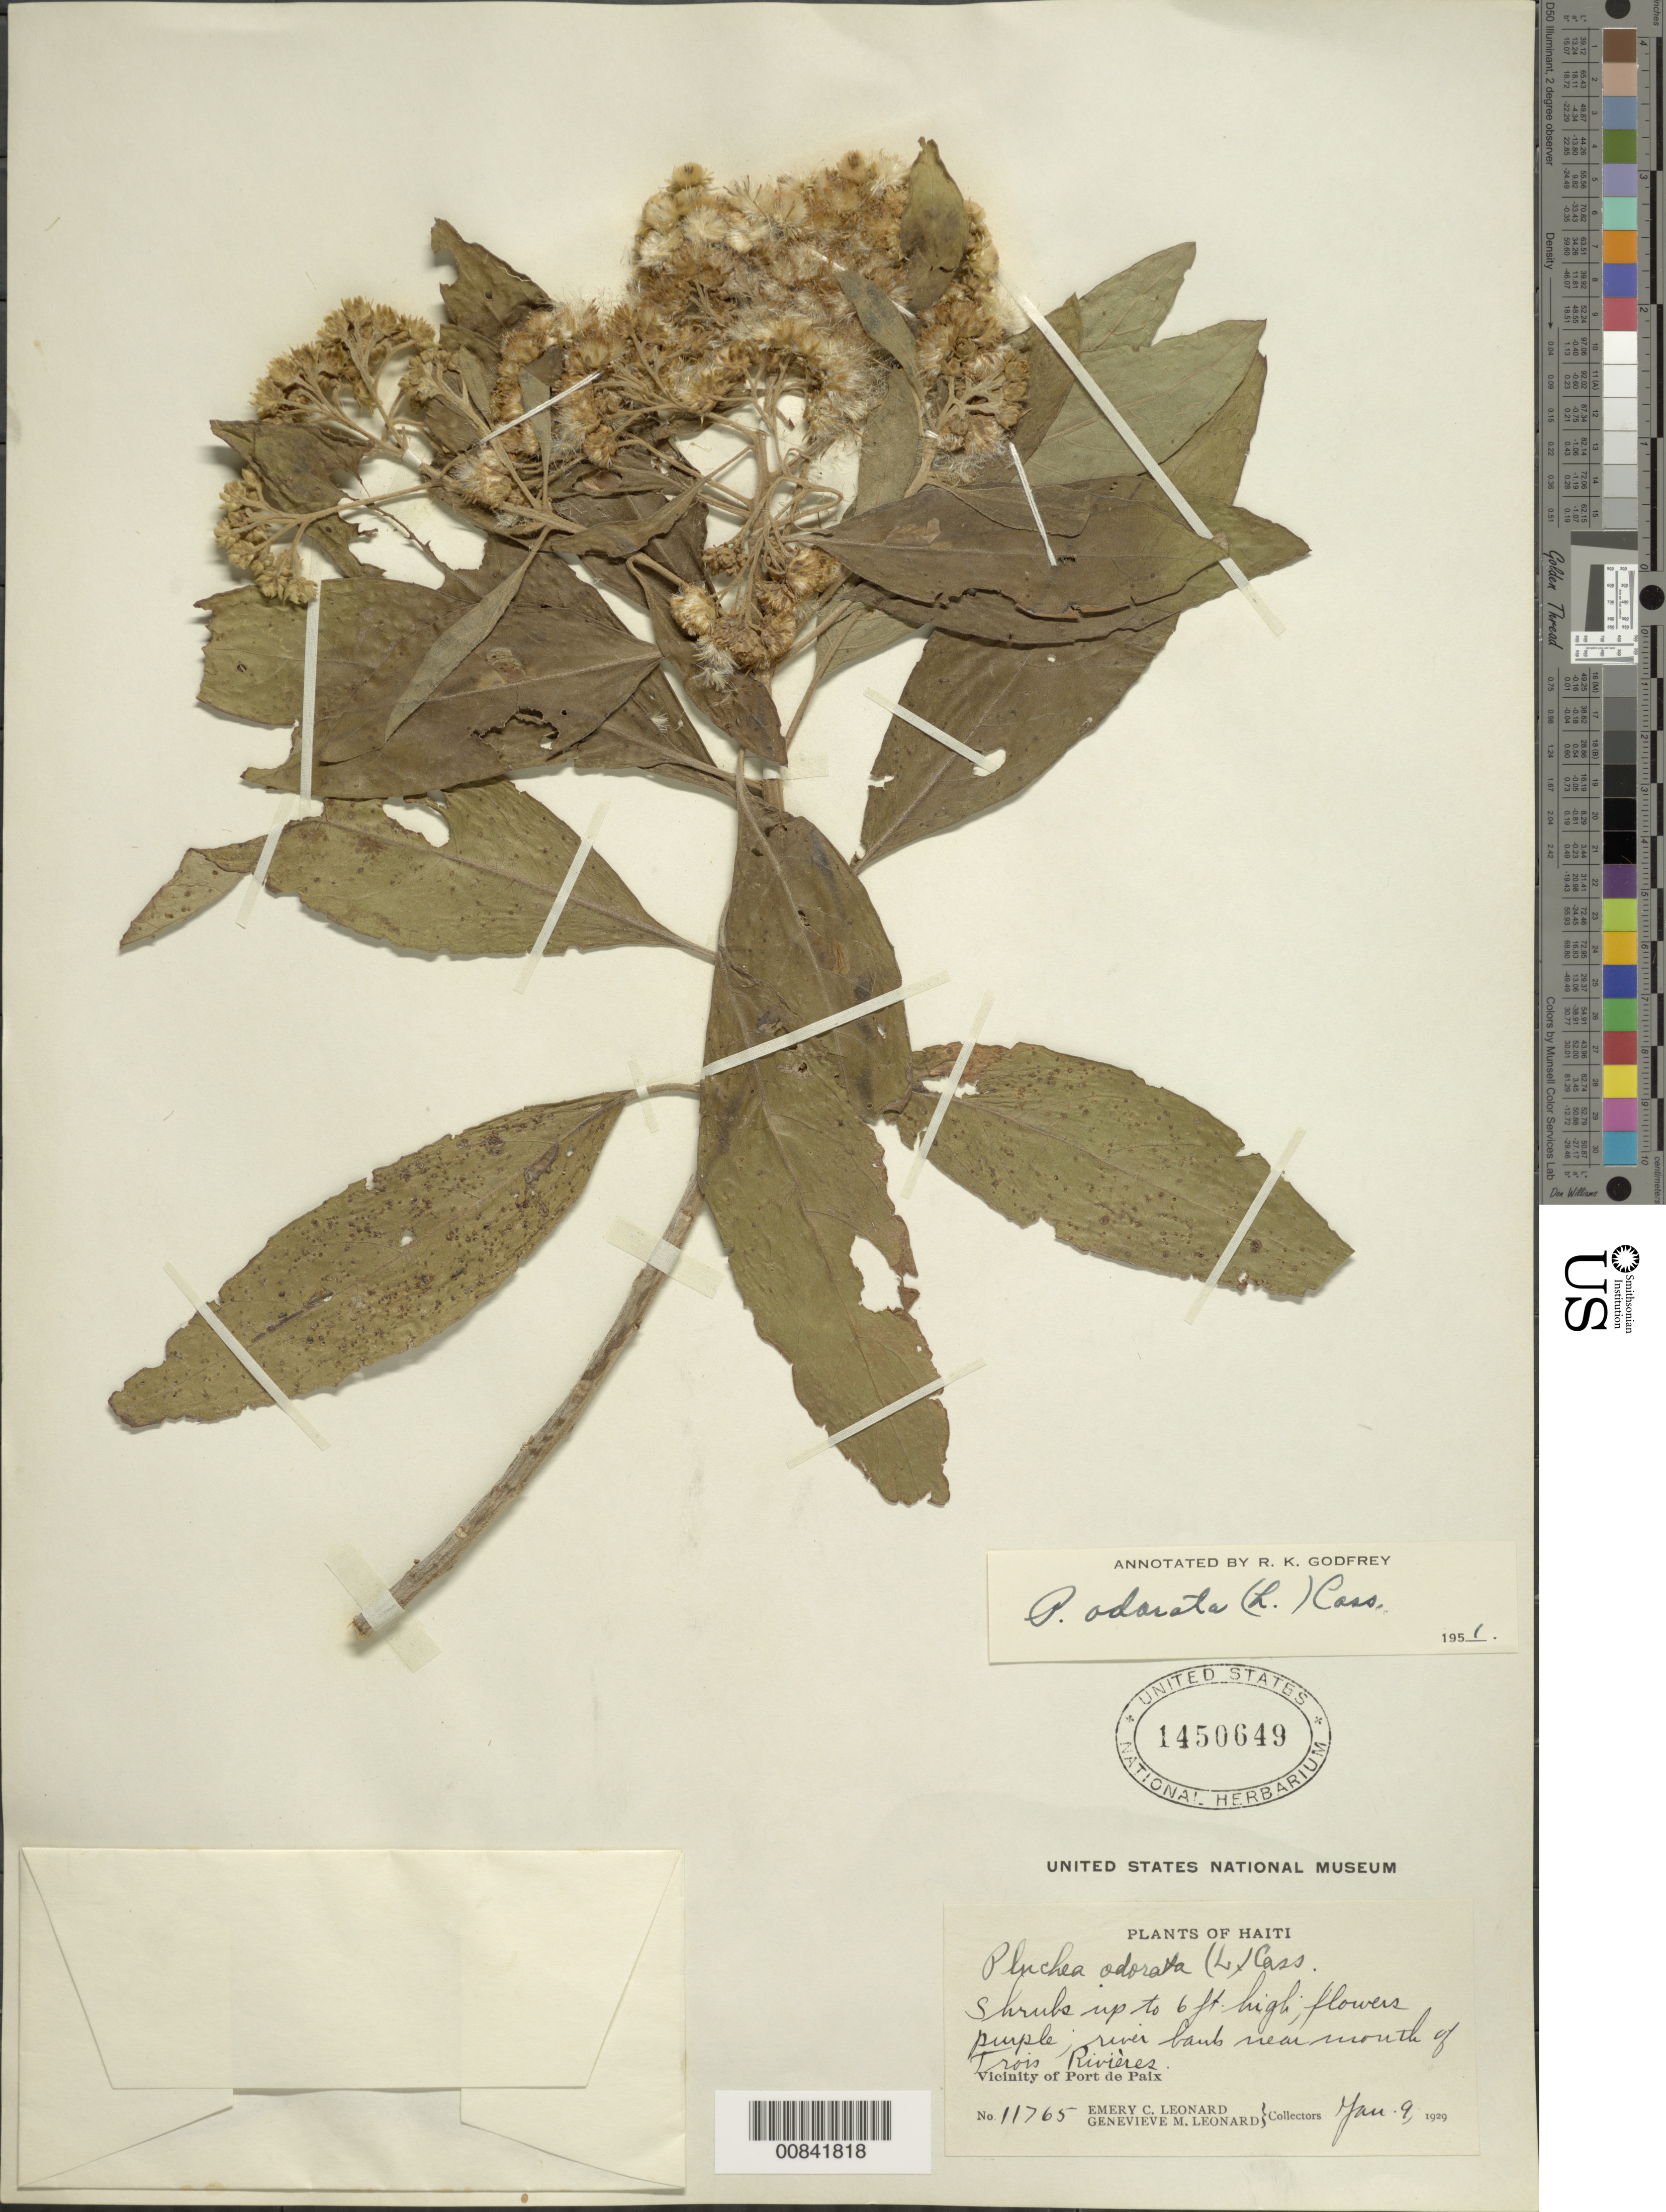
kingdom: Plantae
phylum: Tracheophyta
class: Magnoliopsida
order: Asterales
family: Asteraceae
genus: Pluchea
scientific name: Pluchea carolinensis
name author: (Jacq.) D. Don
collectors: E. C. Leonard & G. M. Leonard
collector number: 11765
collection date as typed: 09 Jan 1929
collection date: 1929-01-09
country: Haiti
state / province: Nord-Ouest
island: Hispaniola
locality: Vicinity of Port de Paix, Trois Rivières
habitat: River banks near mouth of river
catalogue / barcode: US 1450649